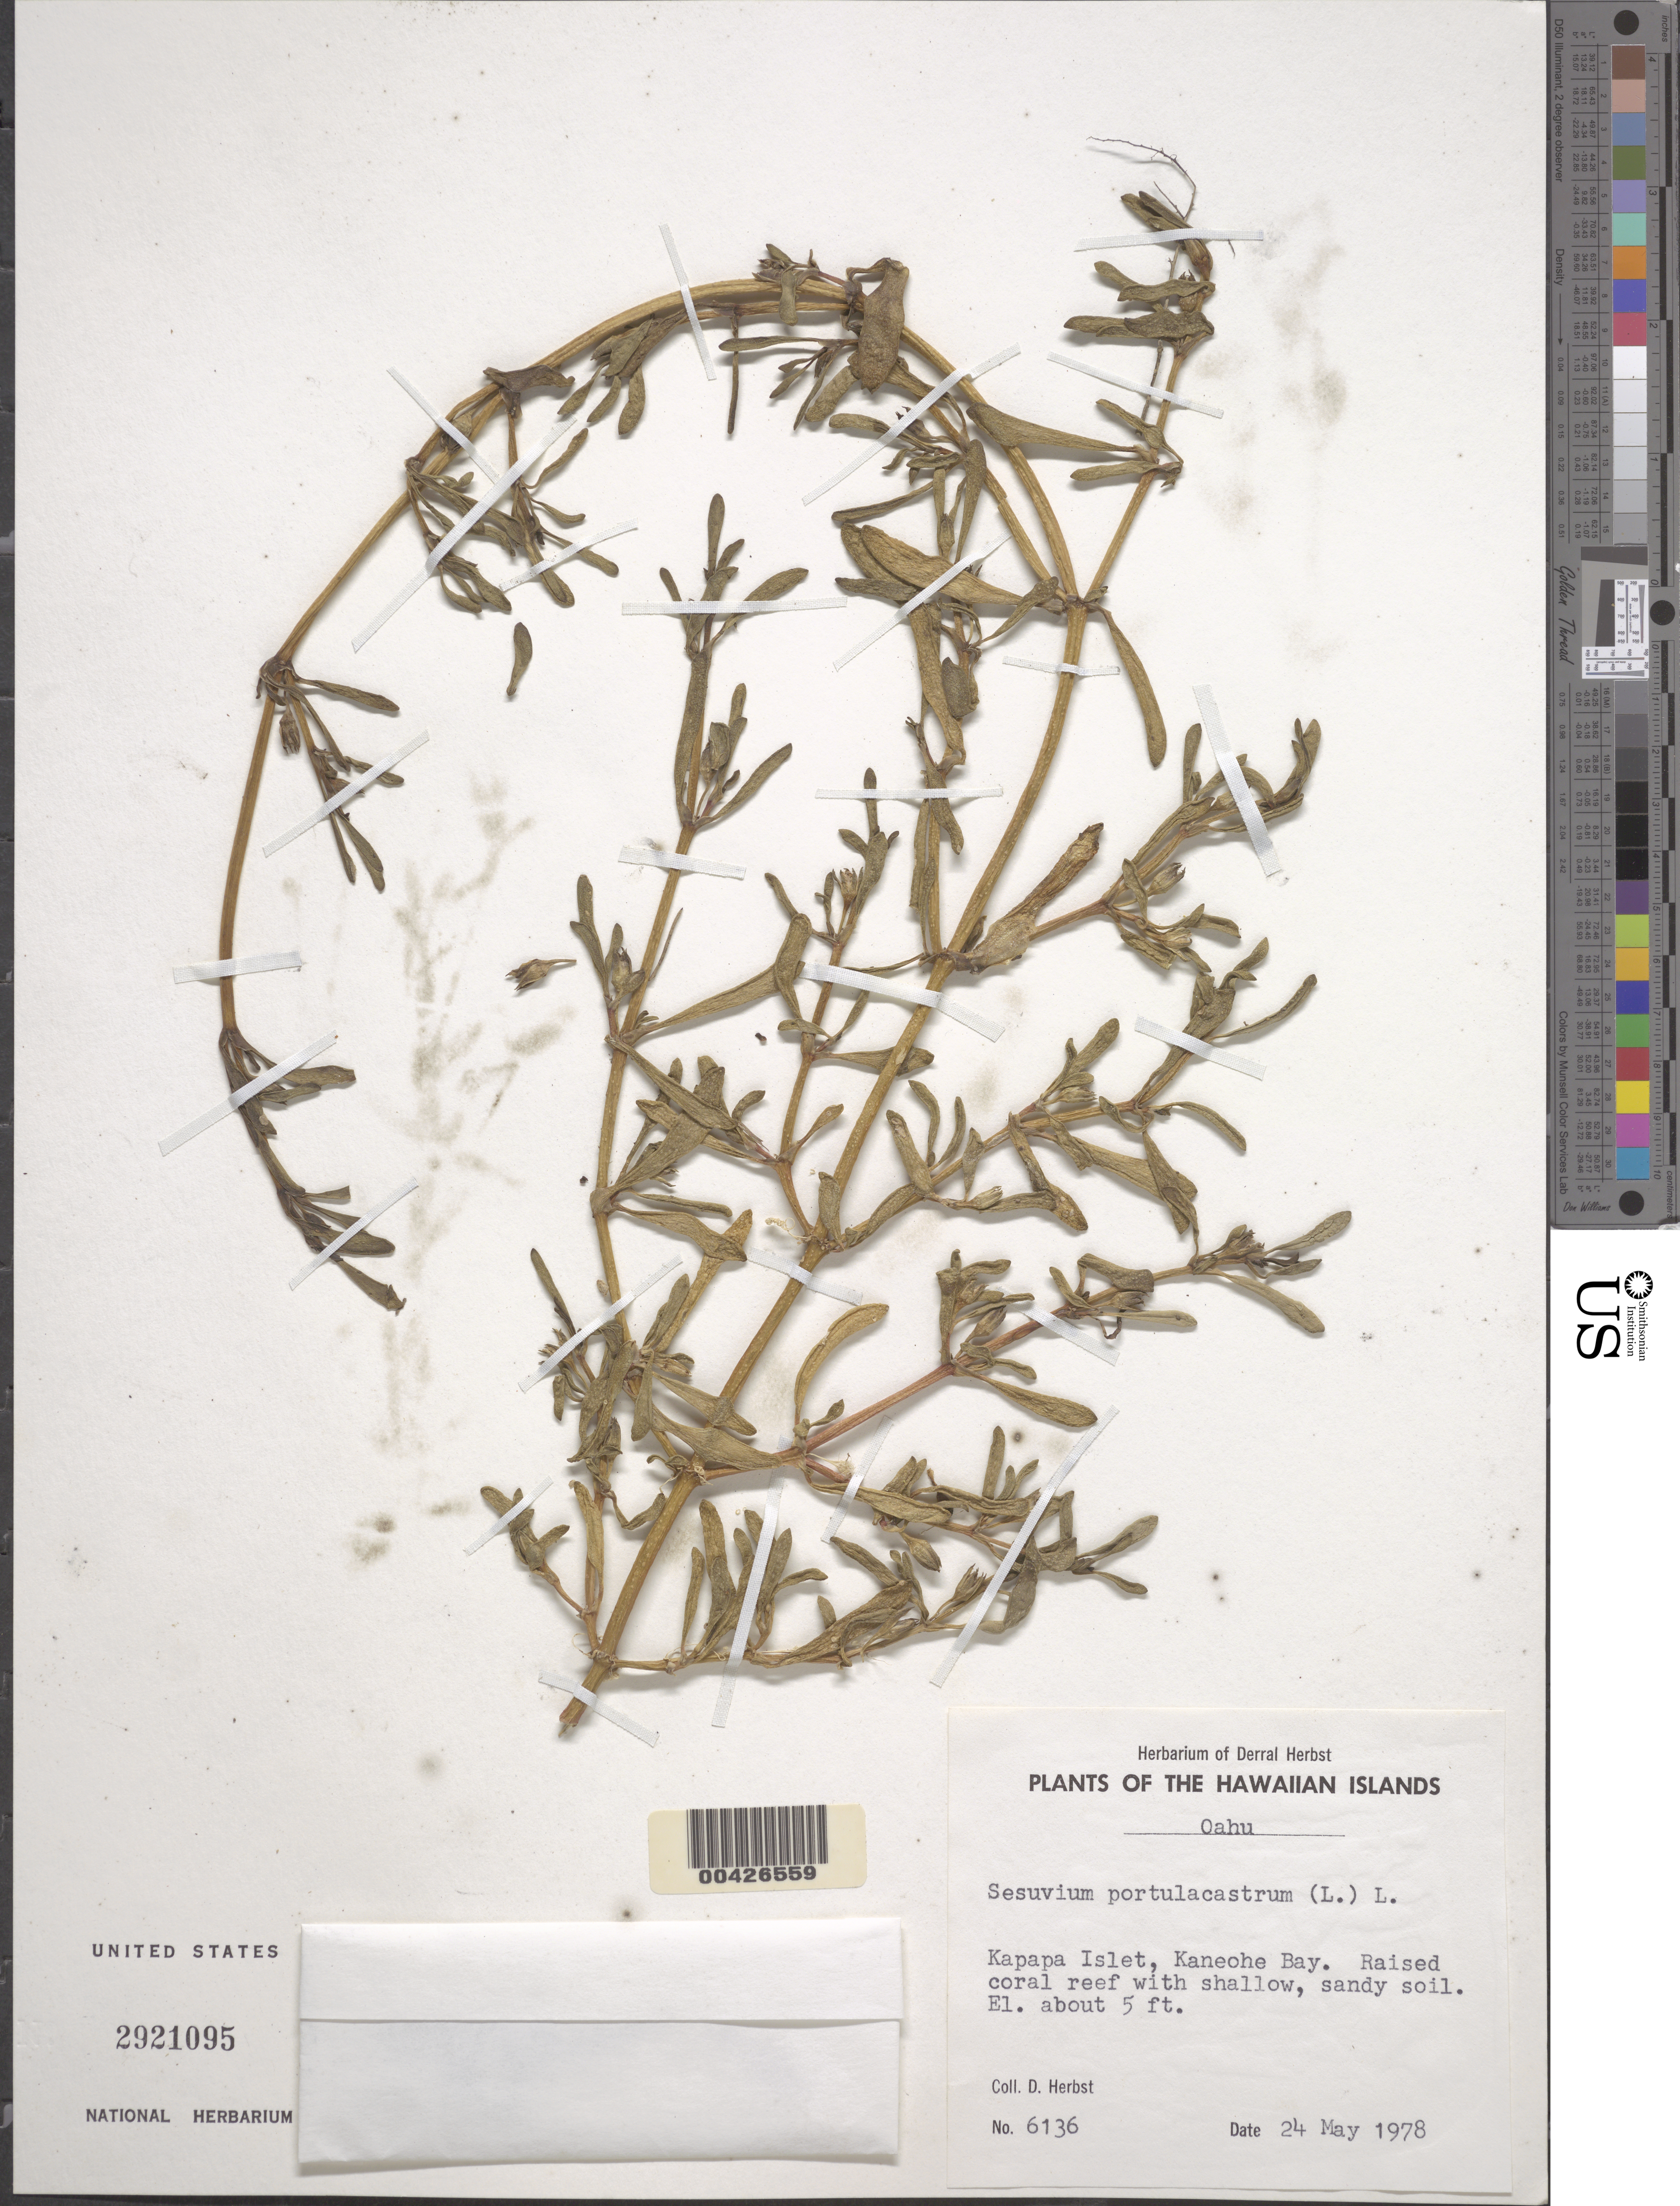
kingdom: Plantae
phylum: Tracheophyta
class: Magnoliopsida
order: Caryophyllales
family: Aizoaceae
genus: Sesuvium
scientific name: Sesuvium portulacastrum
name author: (L.) L.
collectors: D. R. Herbst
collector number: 6136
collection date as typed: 24 May 1978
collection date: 1978-05-24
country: United States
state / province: Hawaii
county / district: Honolulu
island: Oahu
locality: Oahu, Kapapa Islet, Kaneohe Bay, Kapapa Island State Bird Refuge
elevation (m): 2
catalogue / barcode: US 2921095